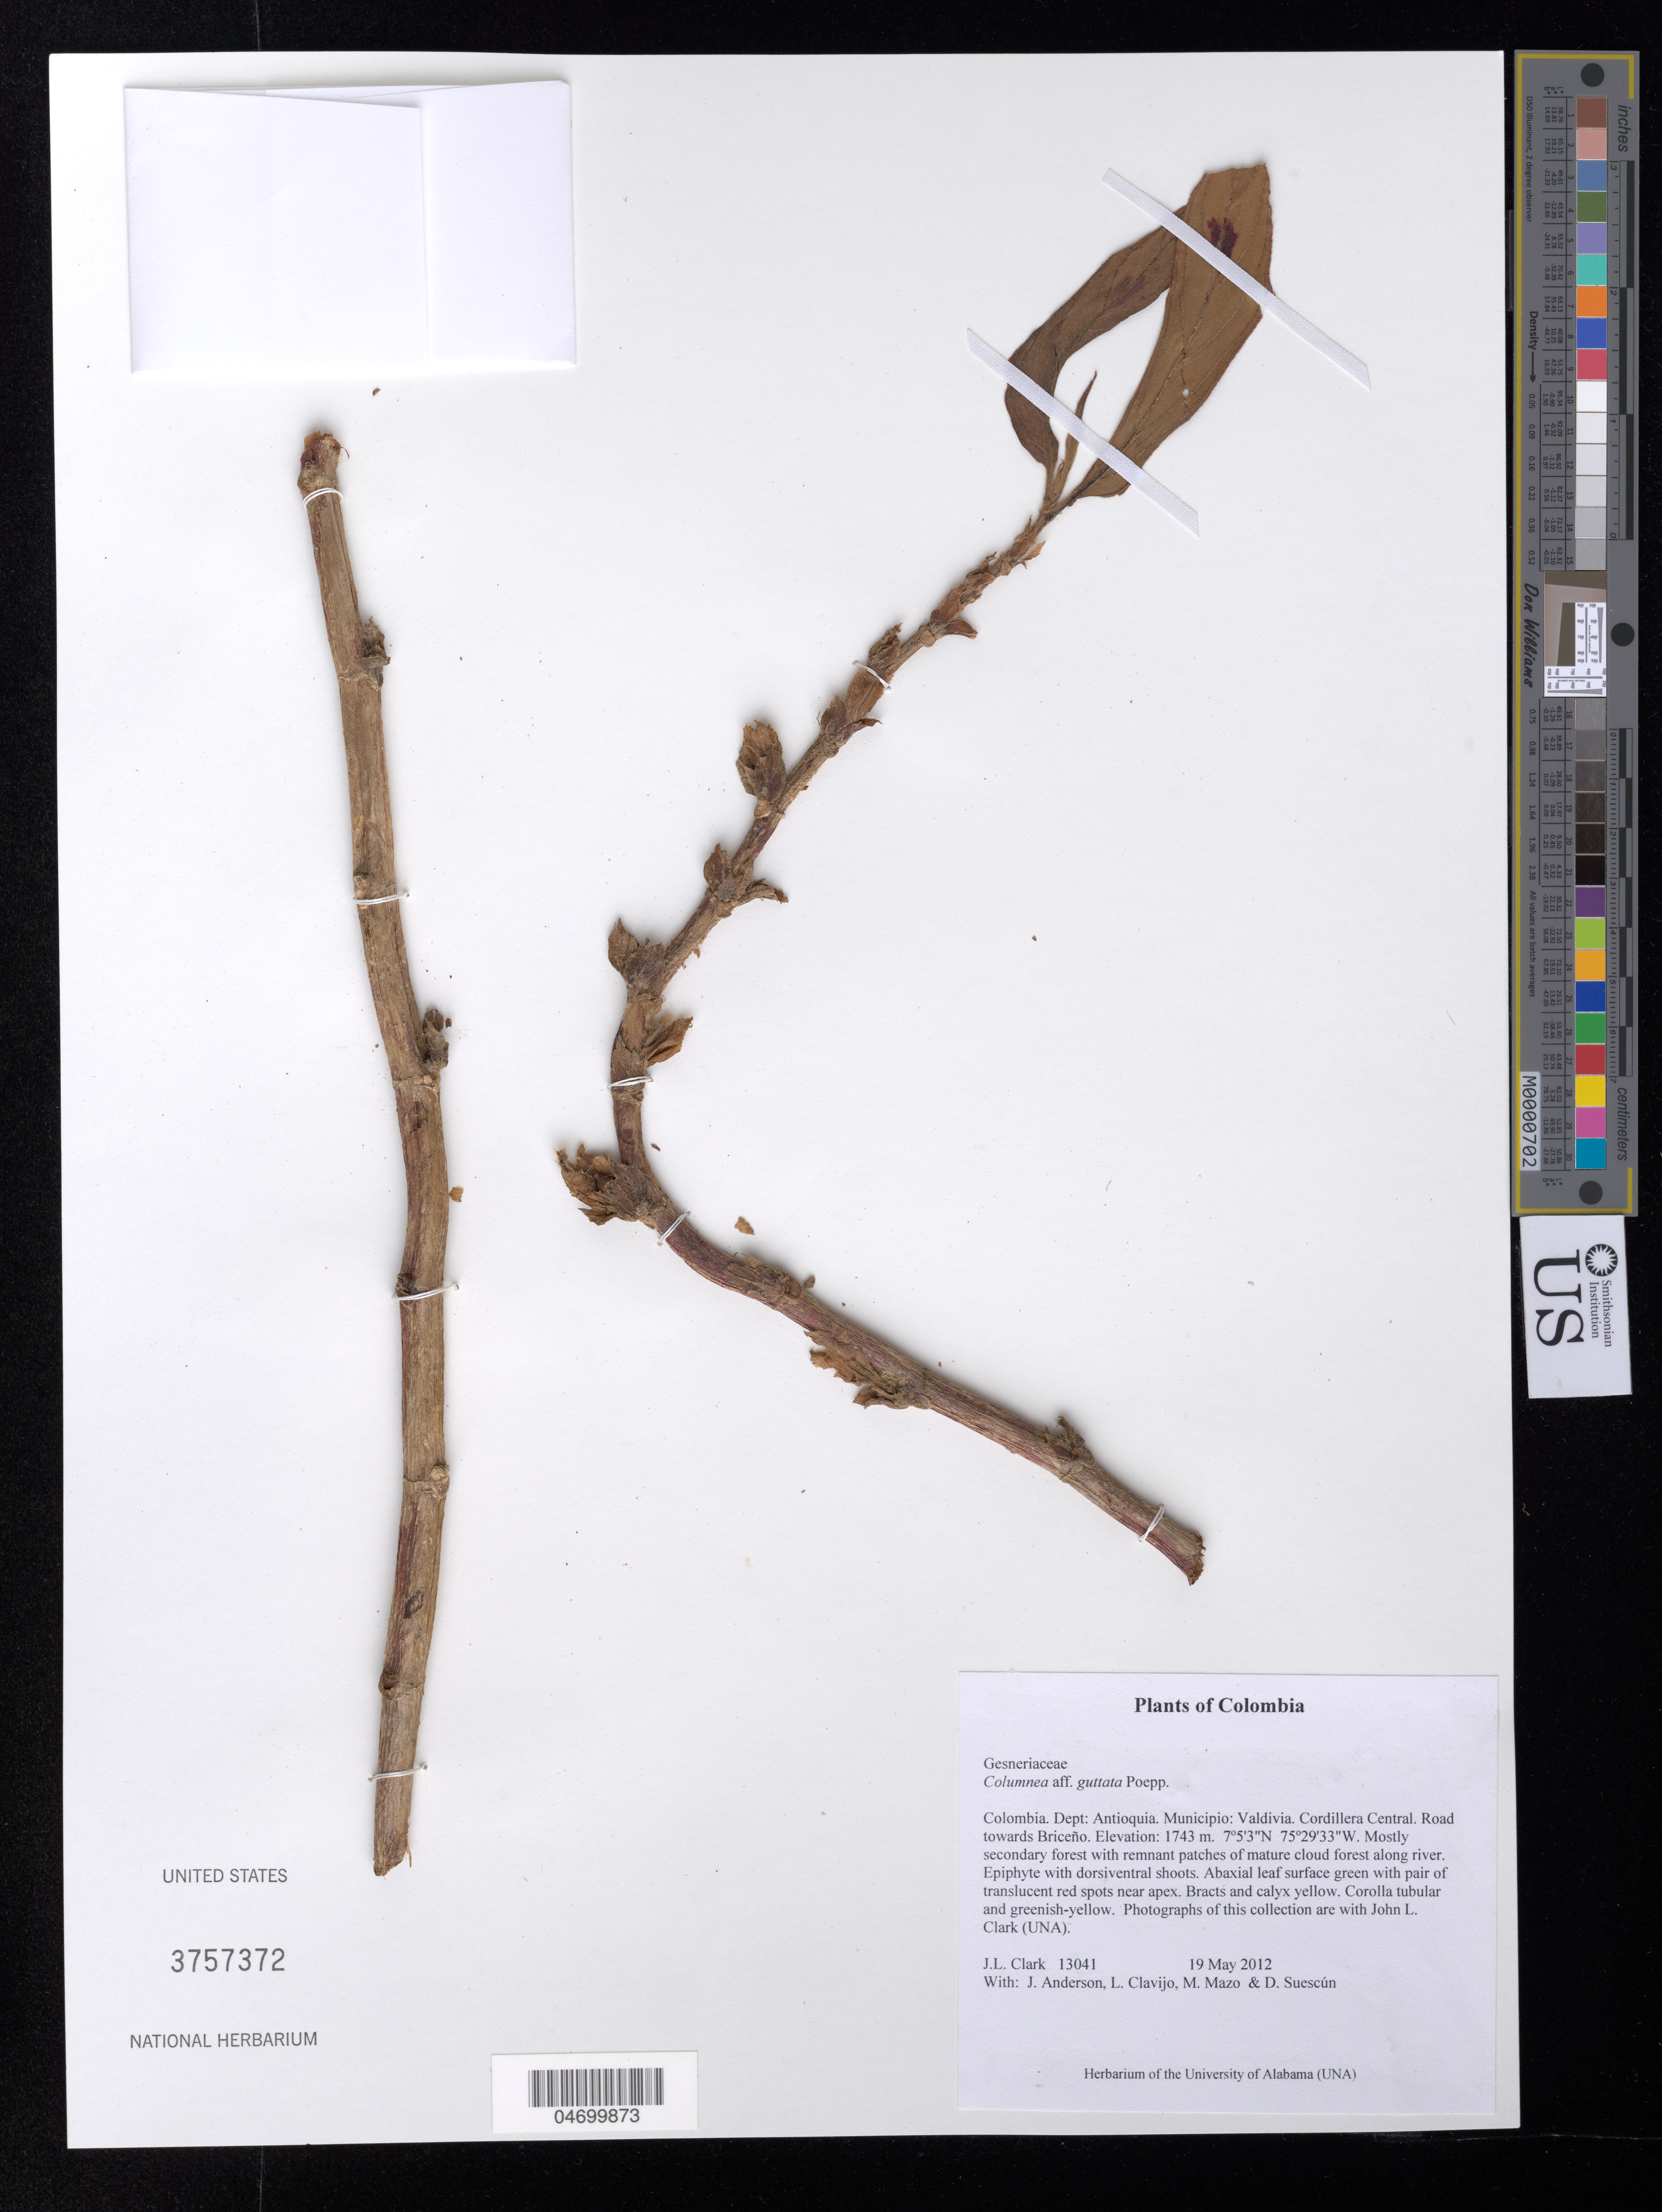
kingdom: Plantae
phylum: Tracheophyta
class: Magnoliopsida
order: Lamiales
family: Gesneriaceae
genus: Columnea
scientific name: Columnea guttata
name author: Poepp.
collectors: J. L. Clark, J. Anderson, L. Clavijo & M. Mazo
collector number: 13041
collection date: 2012-05-19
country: Colombia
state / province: Antioquia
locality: Dept: Antioquia. Municipio: Valdivia. Cordillera Central. Road towards Briceño.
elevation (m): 1743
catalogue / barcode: US 3757372